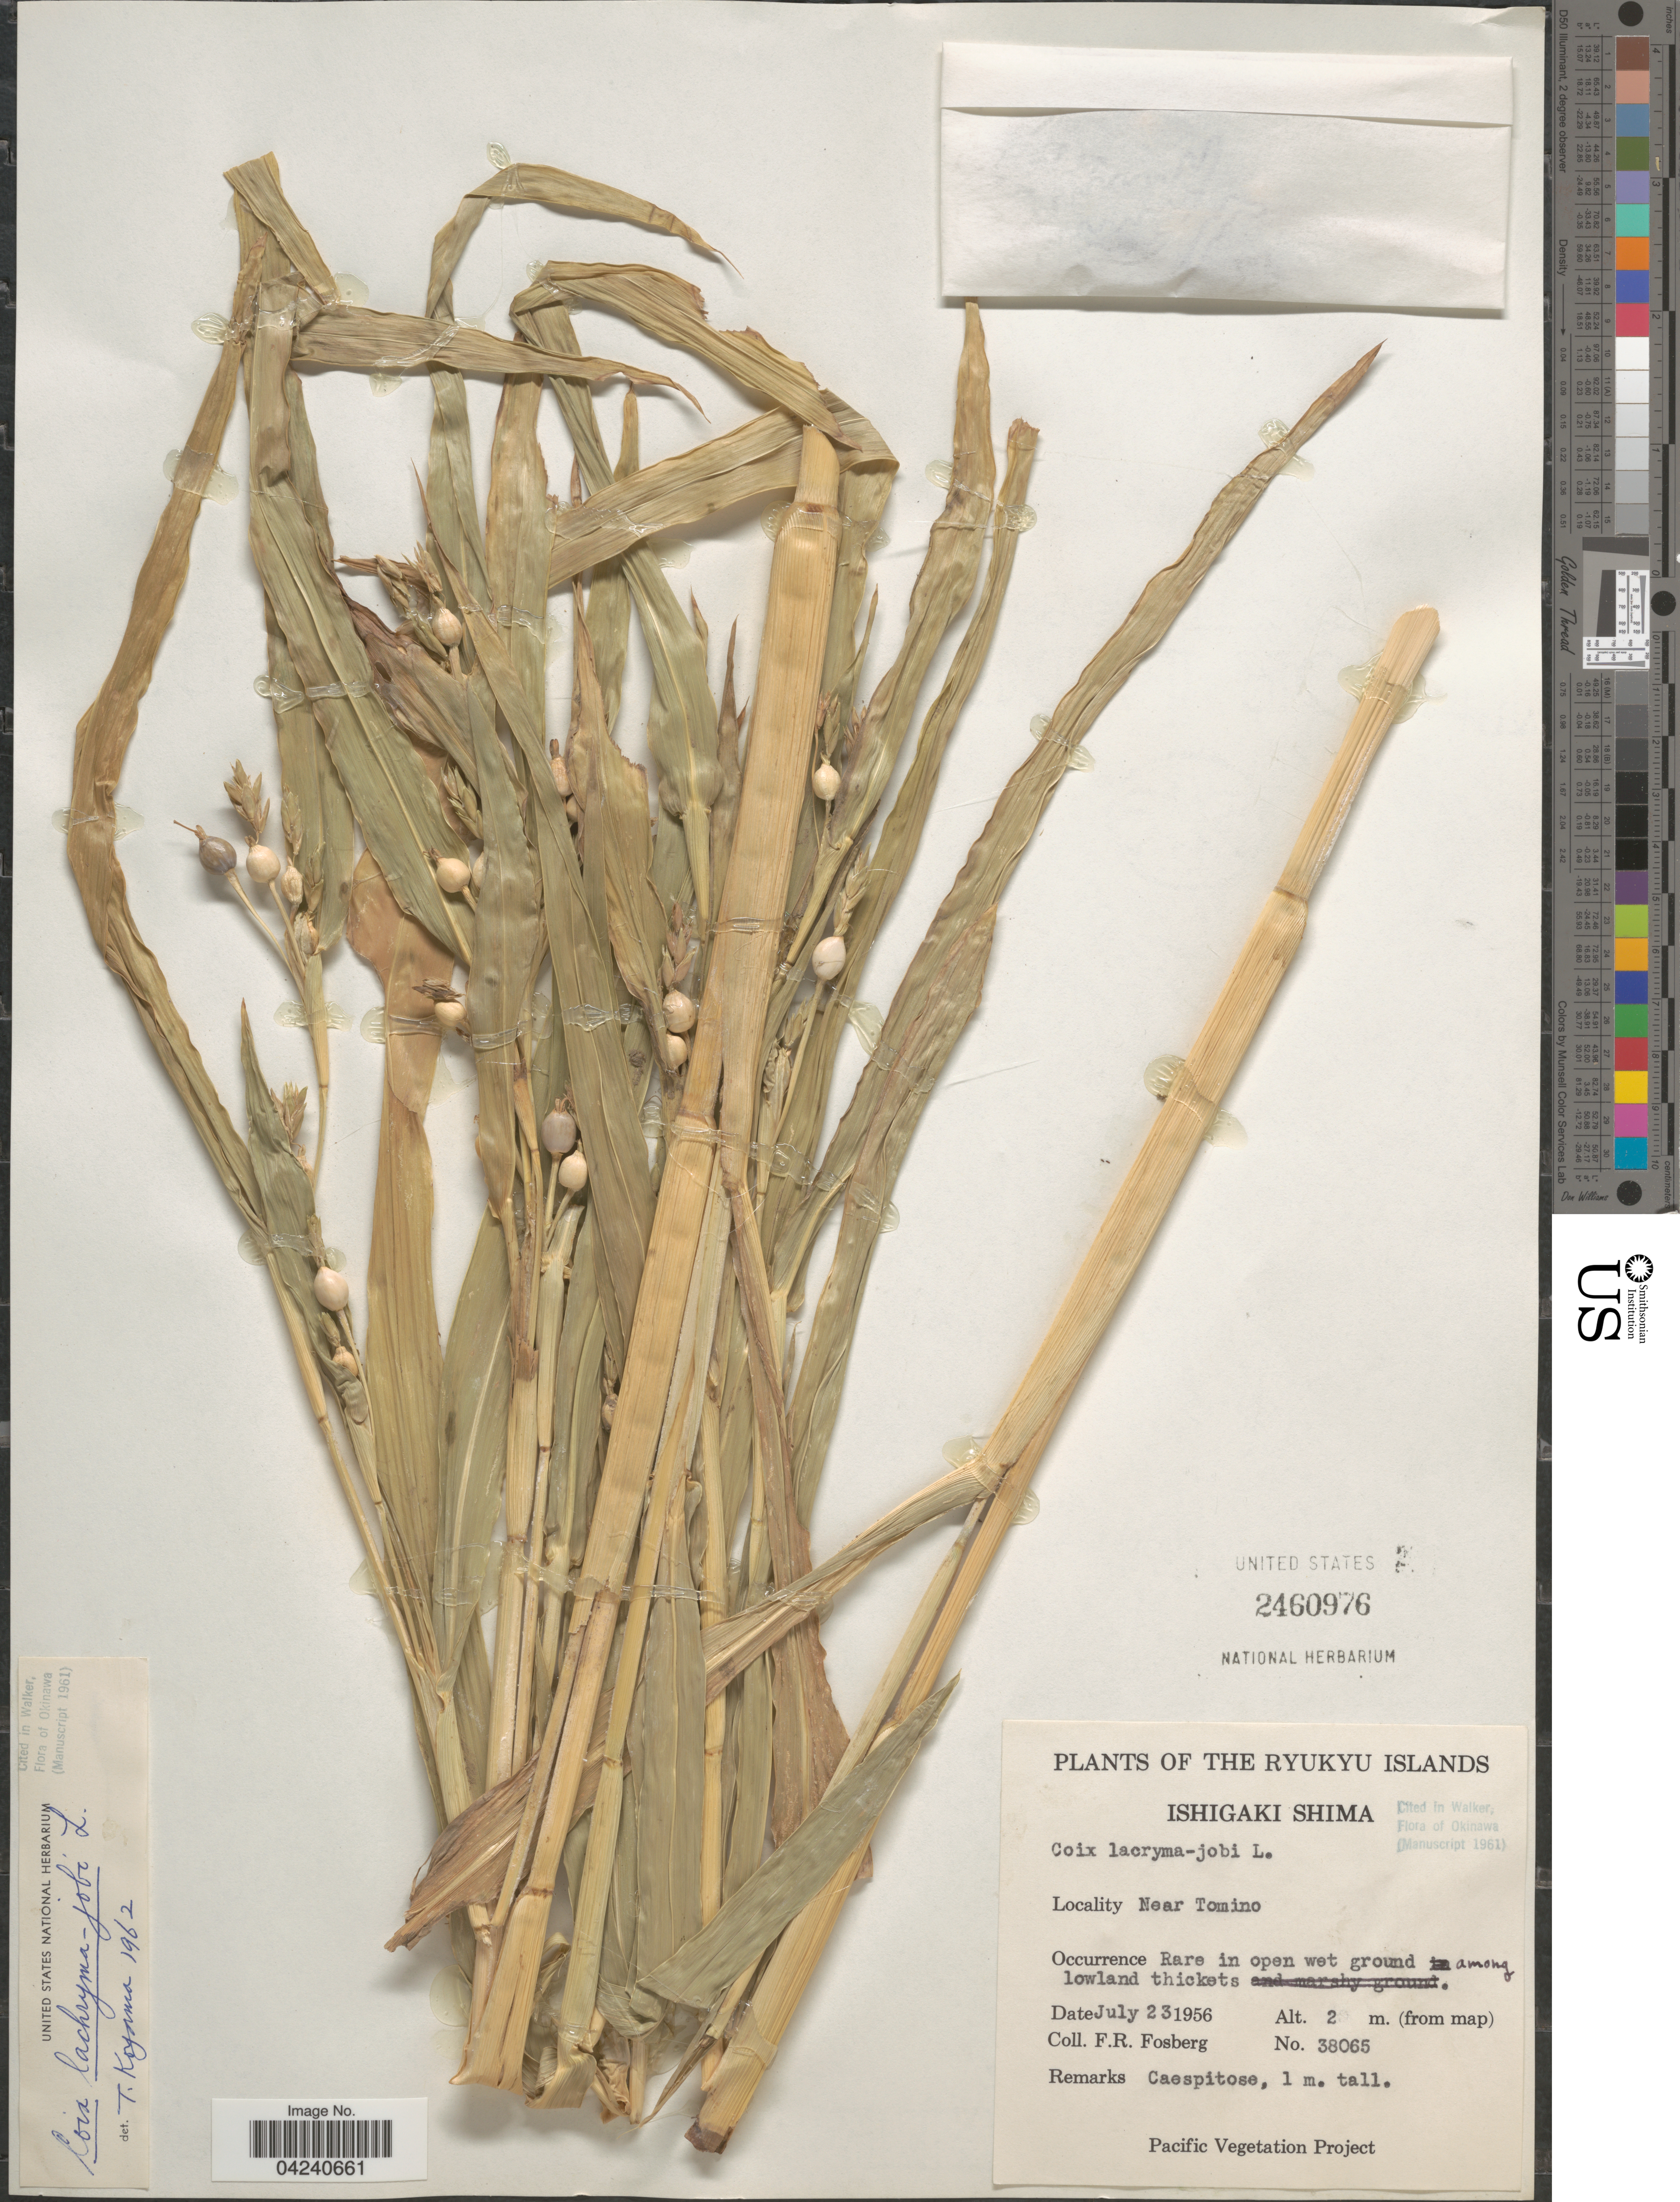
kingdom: Plantae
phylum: Tracheophyta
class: Liliopsida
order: Poales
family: Poaceae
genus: Coix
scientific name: Coix lacryma-jobi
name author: L.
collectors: F. R. Fosberg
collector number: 38065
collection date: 1956-07-23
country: Japan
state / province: Okinawa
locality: The Ryukyu Islands. Ishigaki Shima. Near Tomino.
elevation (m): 2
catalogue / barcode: US 2460976